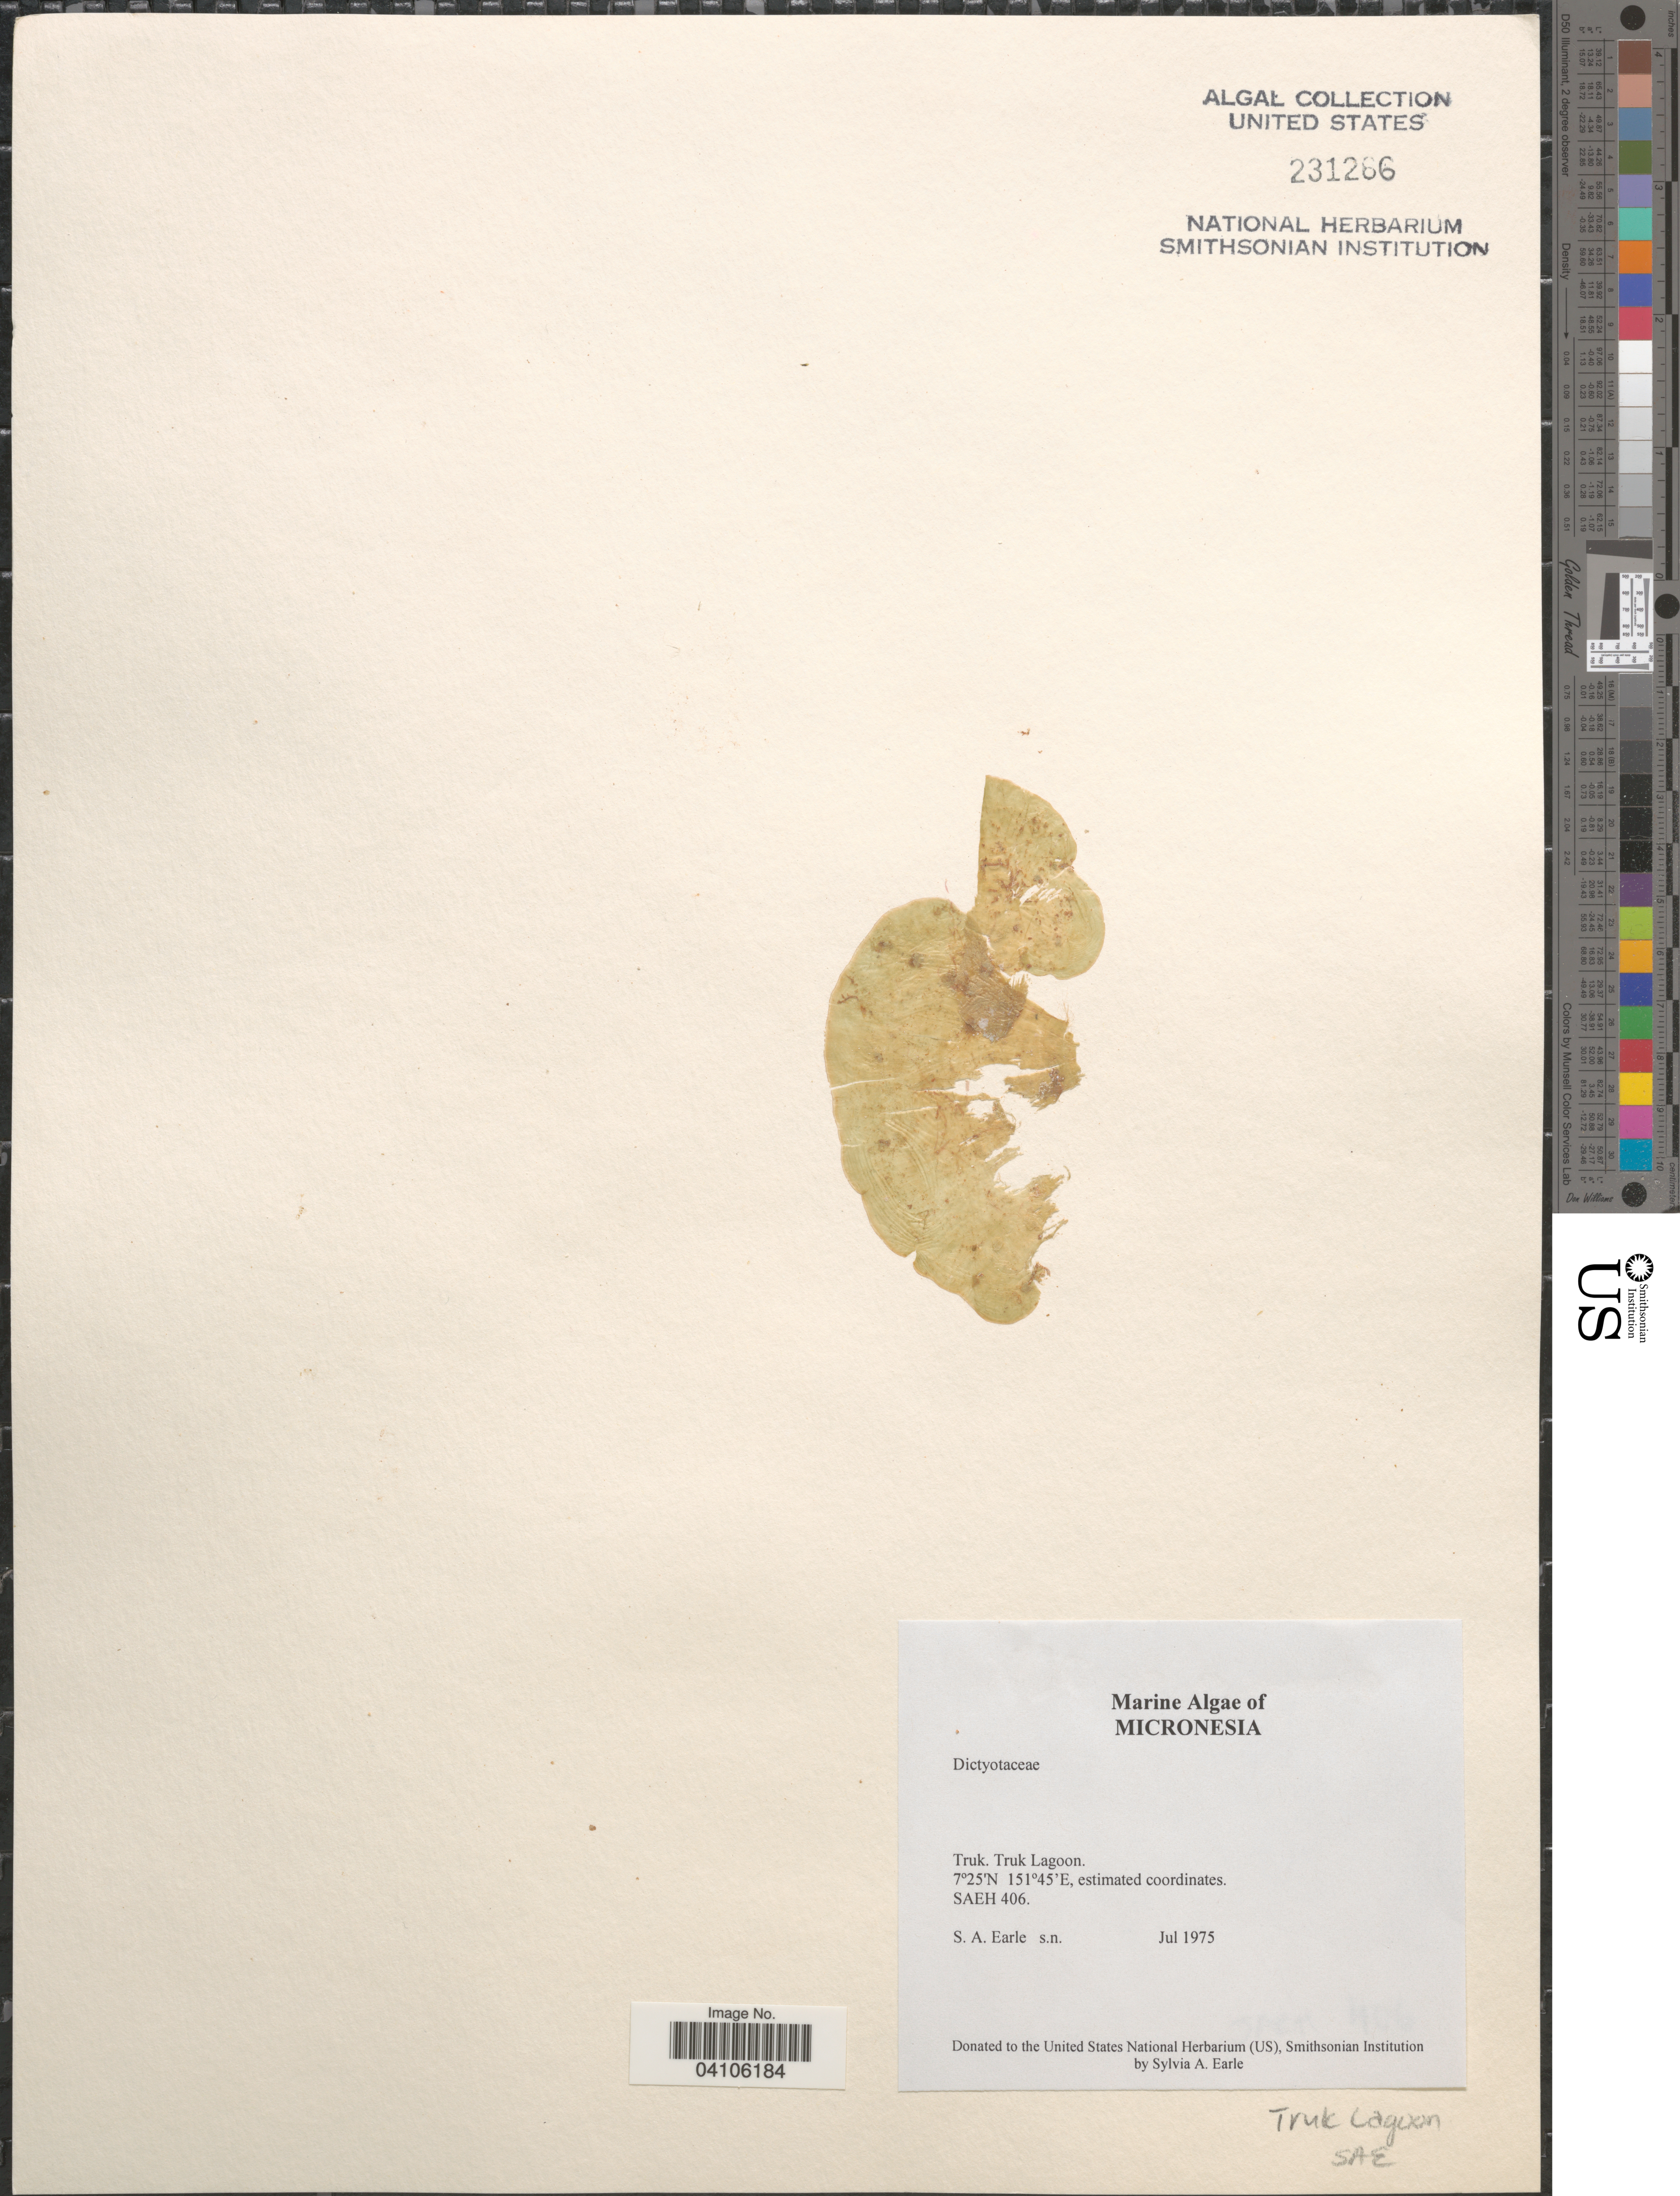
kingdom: Chromista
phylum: Ochrophyta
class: Phaeophyceae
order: Dictyotales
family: Dictyotaceae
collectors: S. A. Earle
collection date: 1975-07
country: Micronesia, Federated States of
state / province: Truk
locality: Truk Lagoon. SAEH 406.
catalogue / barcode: US 231266